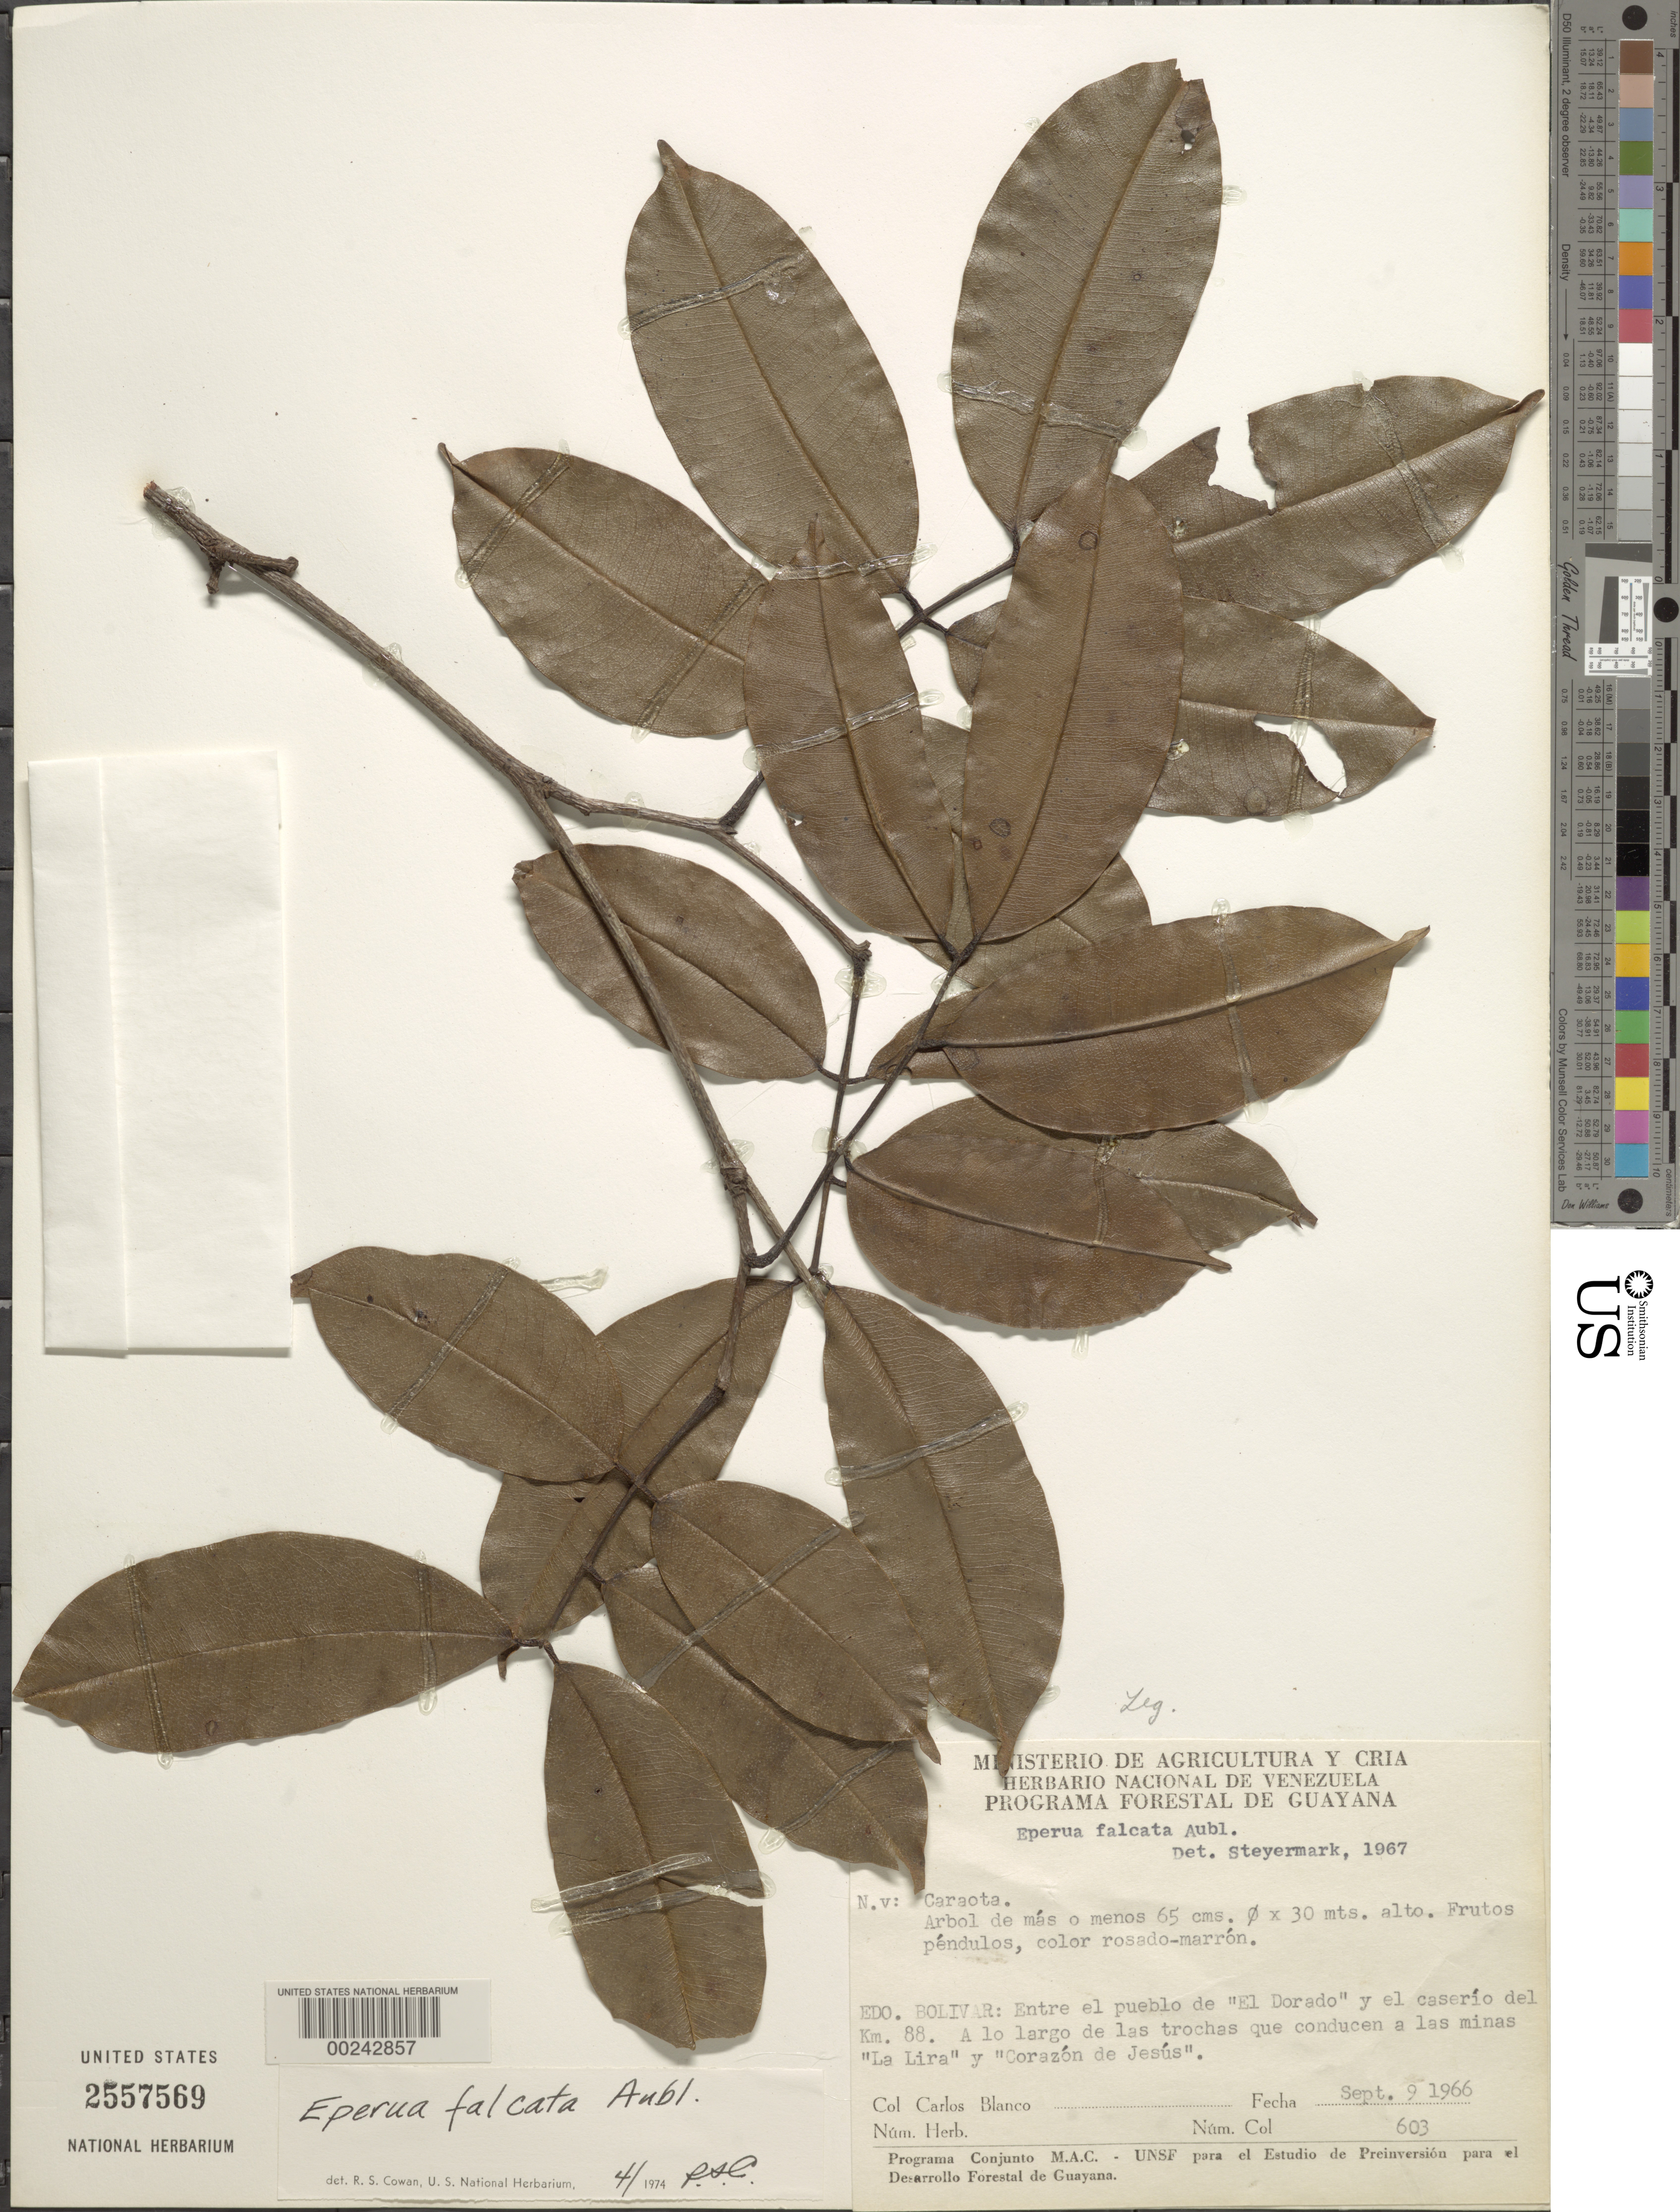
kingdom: Plantae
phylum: Tracheophyta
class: Magnoliopsida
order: Fabales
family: Fabaceae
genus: Eperua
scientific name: Eperua falcata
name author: Aubl.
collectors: C. A. Blanco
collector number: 603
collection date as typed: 09 Sep 1966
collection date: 1966-09-09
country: Venezuela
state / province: Bolivar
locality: Between pueblo "el dorado" + small village of km 88; along the trail that goes by the mines "la lira" + "corazon de jesus"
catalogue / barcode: US 2557569